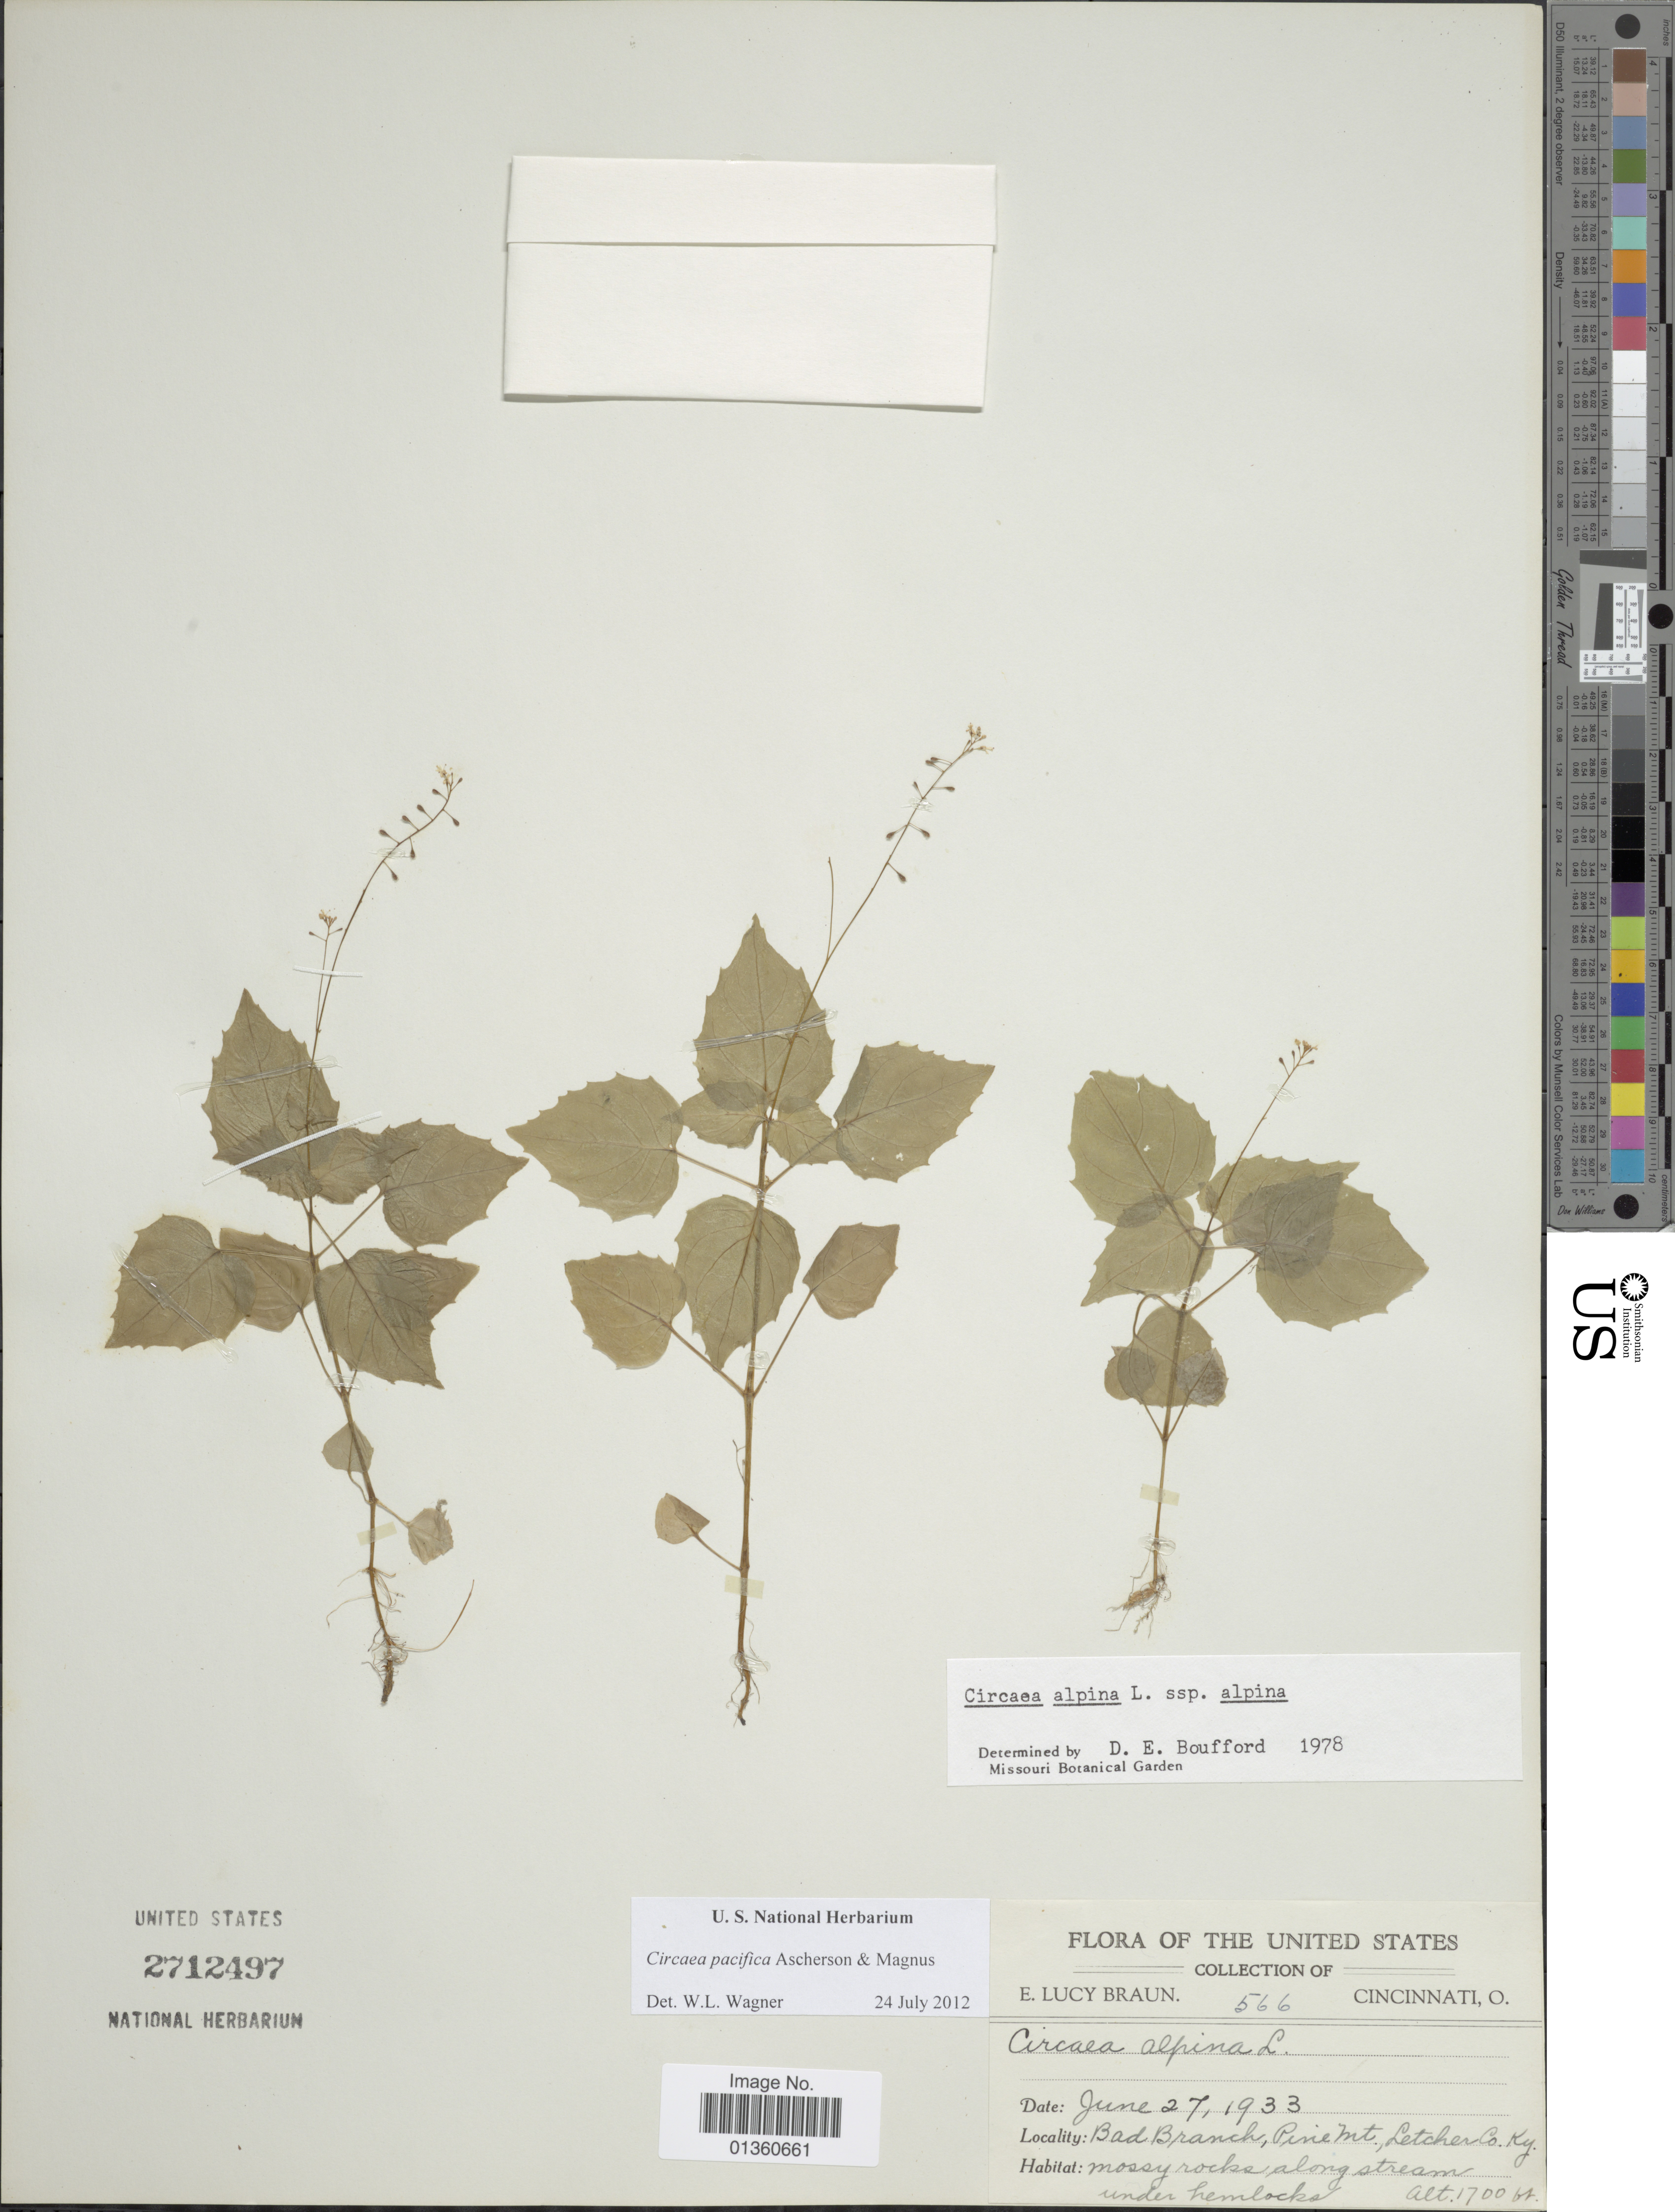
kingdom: Plantae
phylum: Tracheophyta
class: Magnoliopsida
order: Myrtales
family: Onagraceae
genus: Circaea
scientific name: Circaea pacifica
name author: Asch. & Magnus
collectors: E. L. Braun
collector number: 566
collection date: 1933-06-27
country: United States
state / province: Kentucky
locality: Bad Branch, Pine Mt., Letcher Co., Ky.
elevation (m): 518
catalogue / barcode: US 2712497